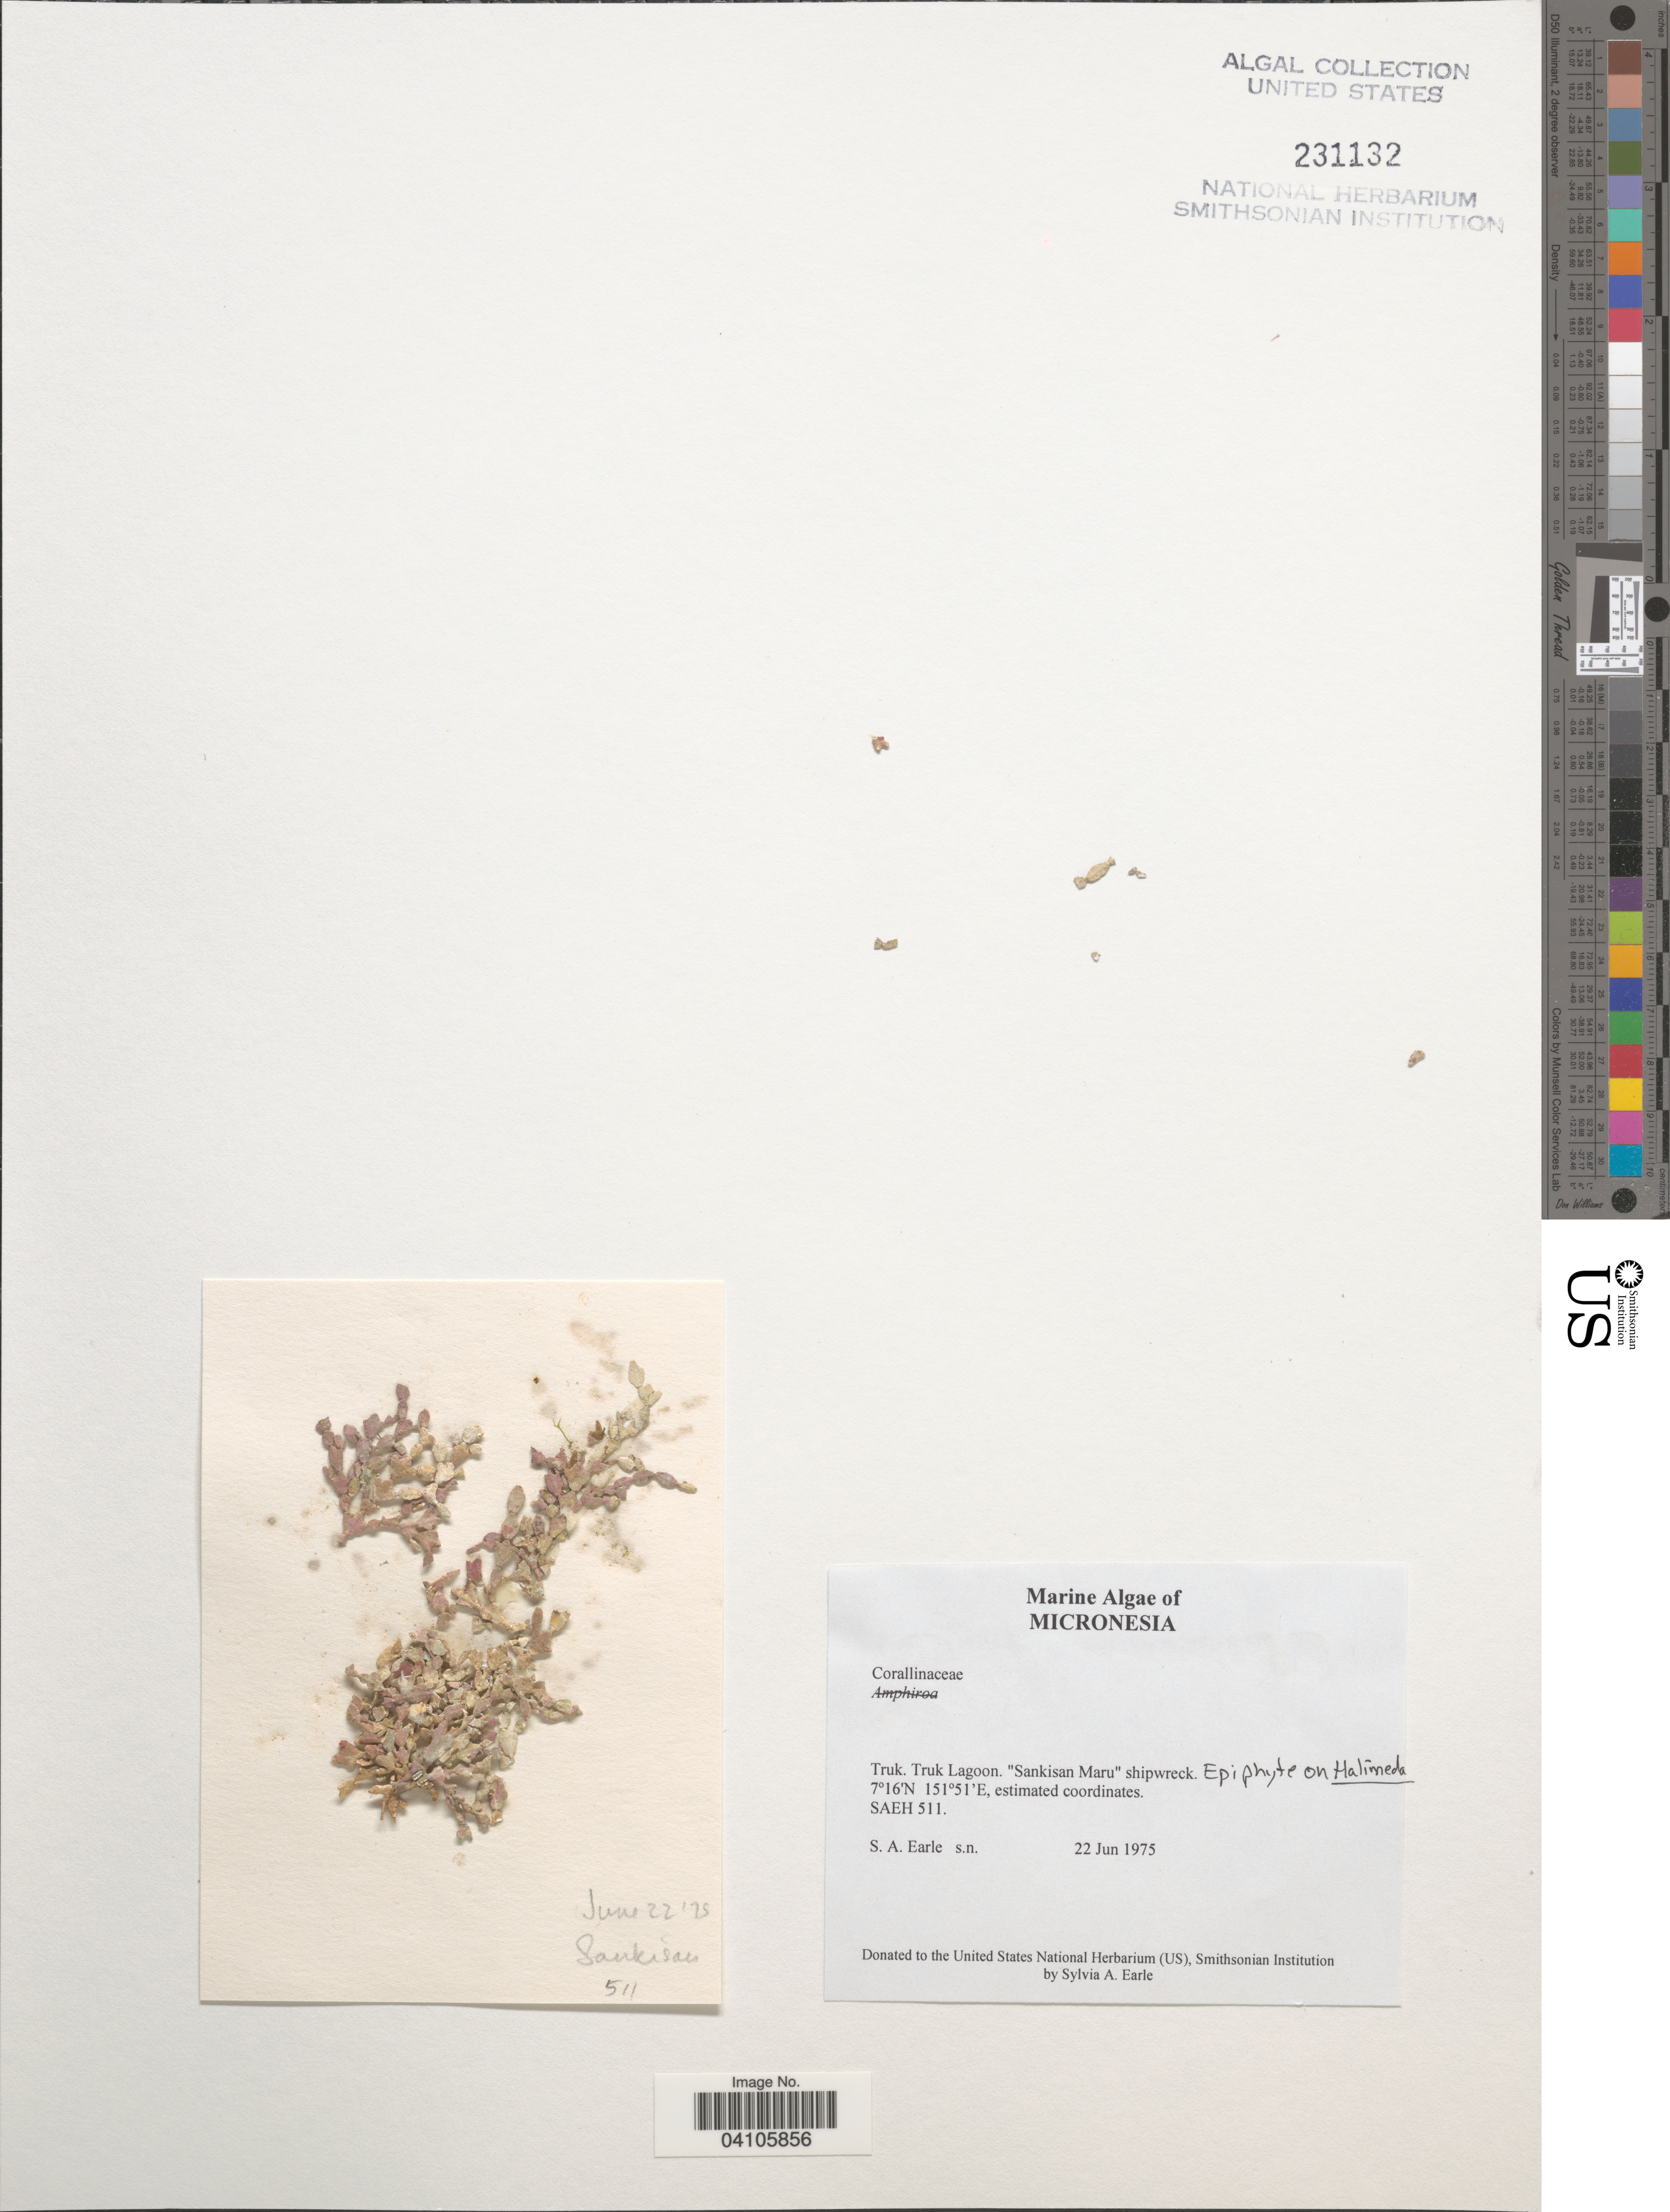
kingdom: Plantae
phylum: Rhodophyta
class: Florideophyceae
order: Corallinales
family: Corallinaceae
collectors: S. A. Earle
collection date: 1975-06-22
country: Micronesia, Federated States of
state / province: Truk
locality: Truk Lagoon. "Sankisan Maru" shipwreck.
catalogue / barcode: US 231132